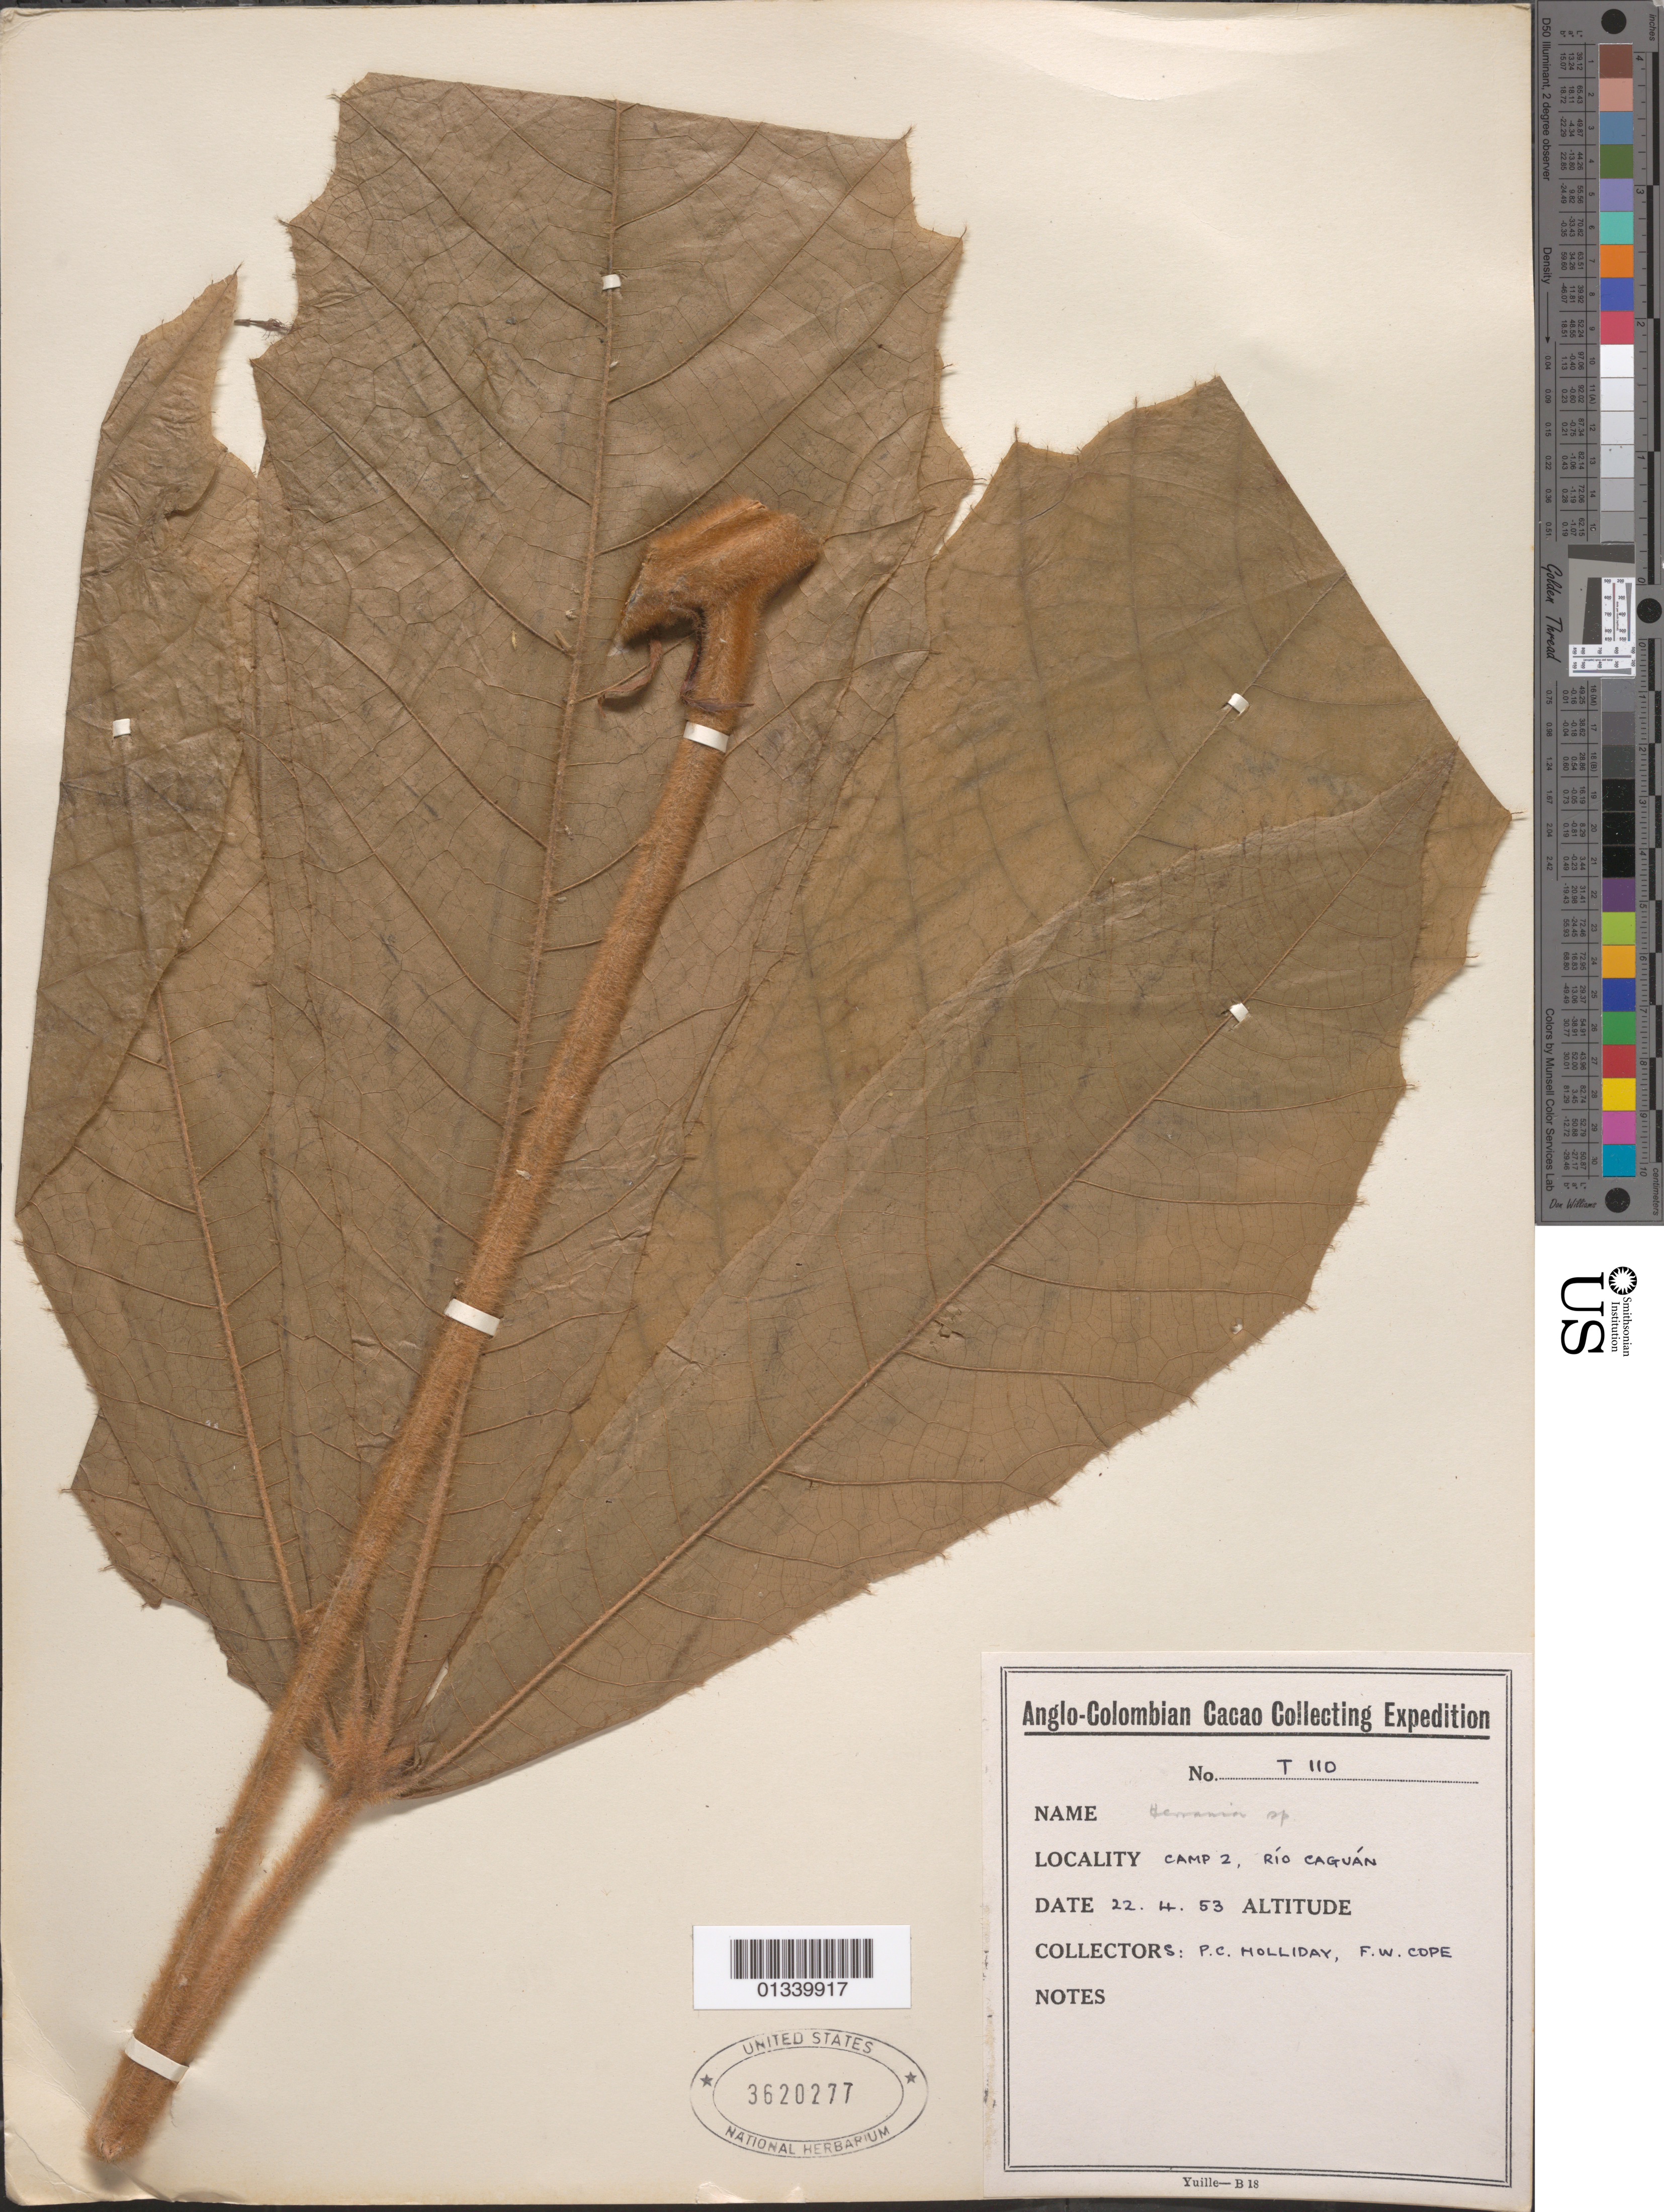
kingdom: Plantae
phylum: Tracheophyta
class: Magnoliopsida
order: Malvales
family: Malvaceae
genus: Herrania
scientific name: Herrania sp.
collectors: P. C. Holliday & F. Cope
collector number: T-110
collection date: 1953-04-22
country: Colombia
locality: Camp 2, Rio Caguan.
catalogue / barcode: US 3620277